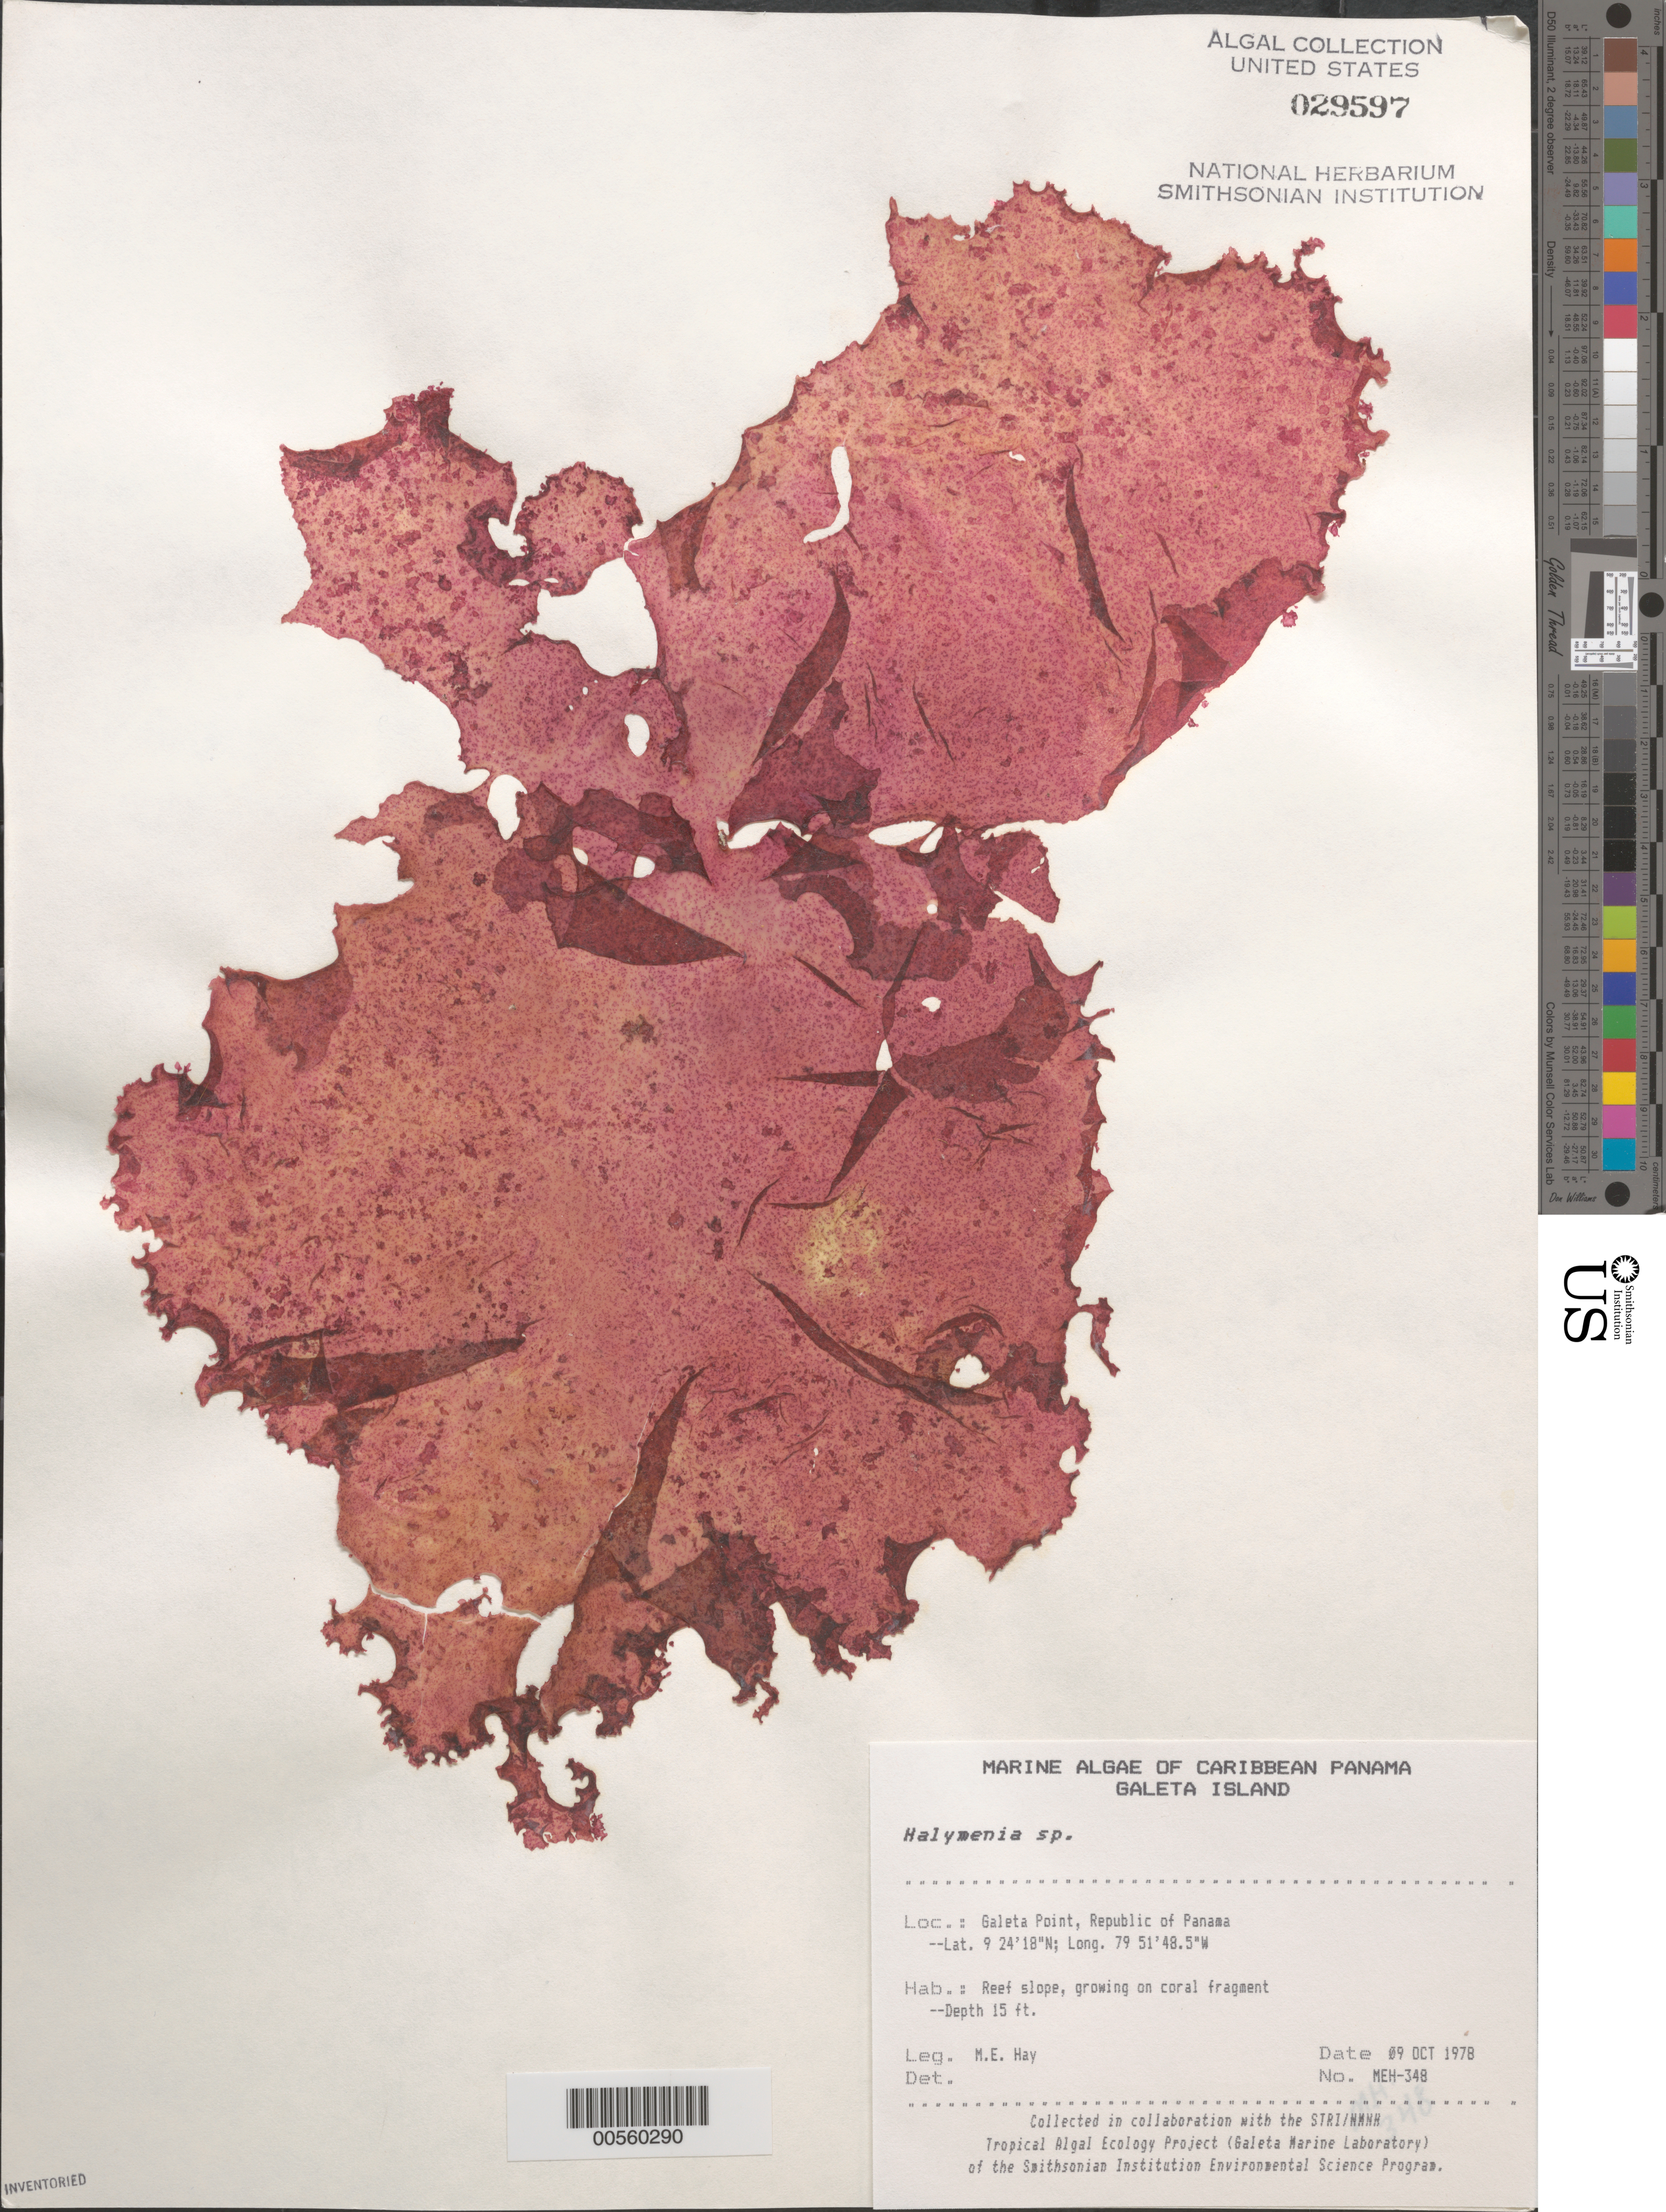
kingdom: Plantae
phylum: Rhodophyta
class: Florideophyceae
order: Halymeniales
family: Halymeniaceae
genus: Halymenia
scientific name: Halymenia sp.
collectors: M. E. Hay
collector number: MEH-348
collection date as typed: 09 Oct 1978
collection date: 1978-10-09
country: Panama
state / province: Colón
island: Galeta Island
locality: Galeta Point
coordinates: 9 24' 18" N, 79 51' 48.5" W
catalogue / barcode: US 29597